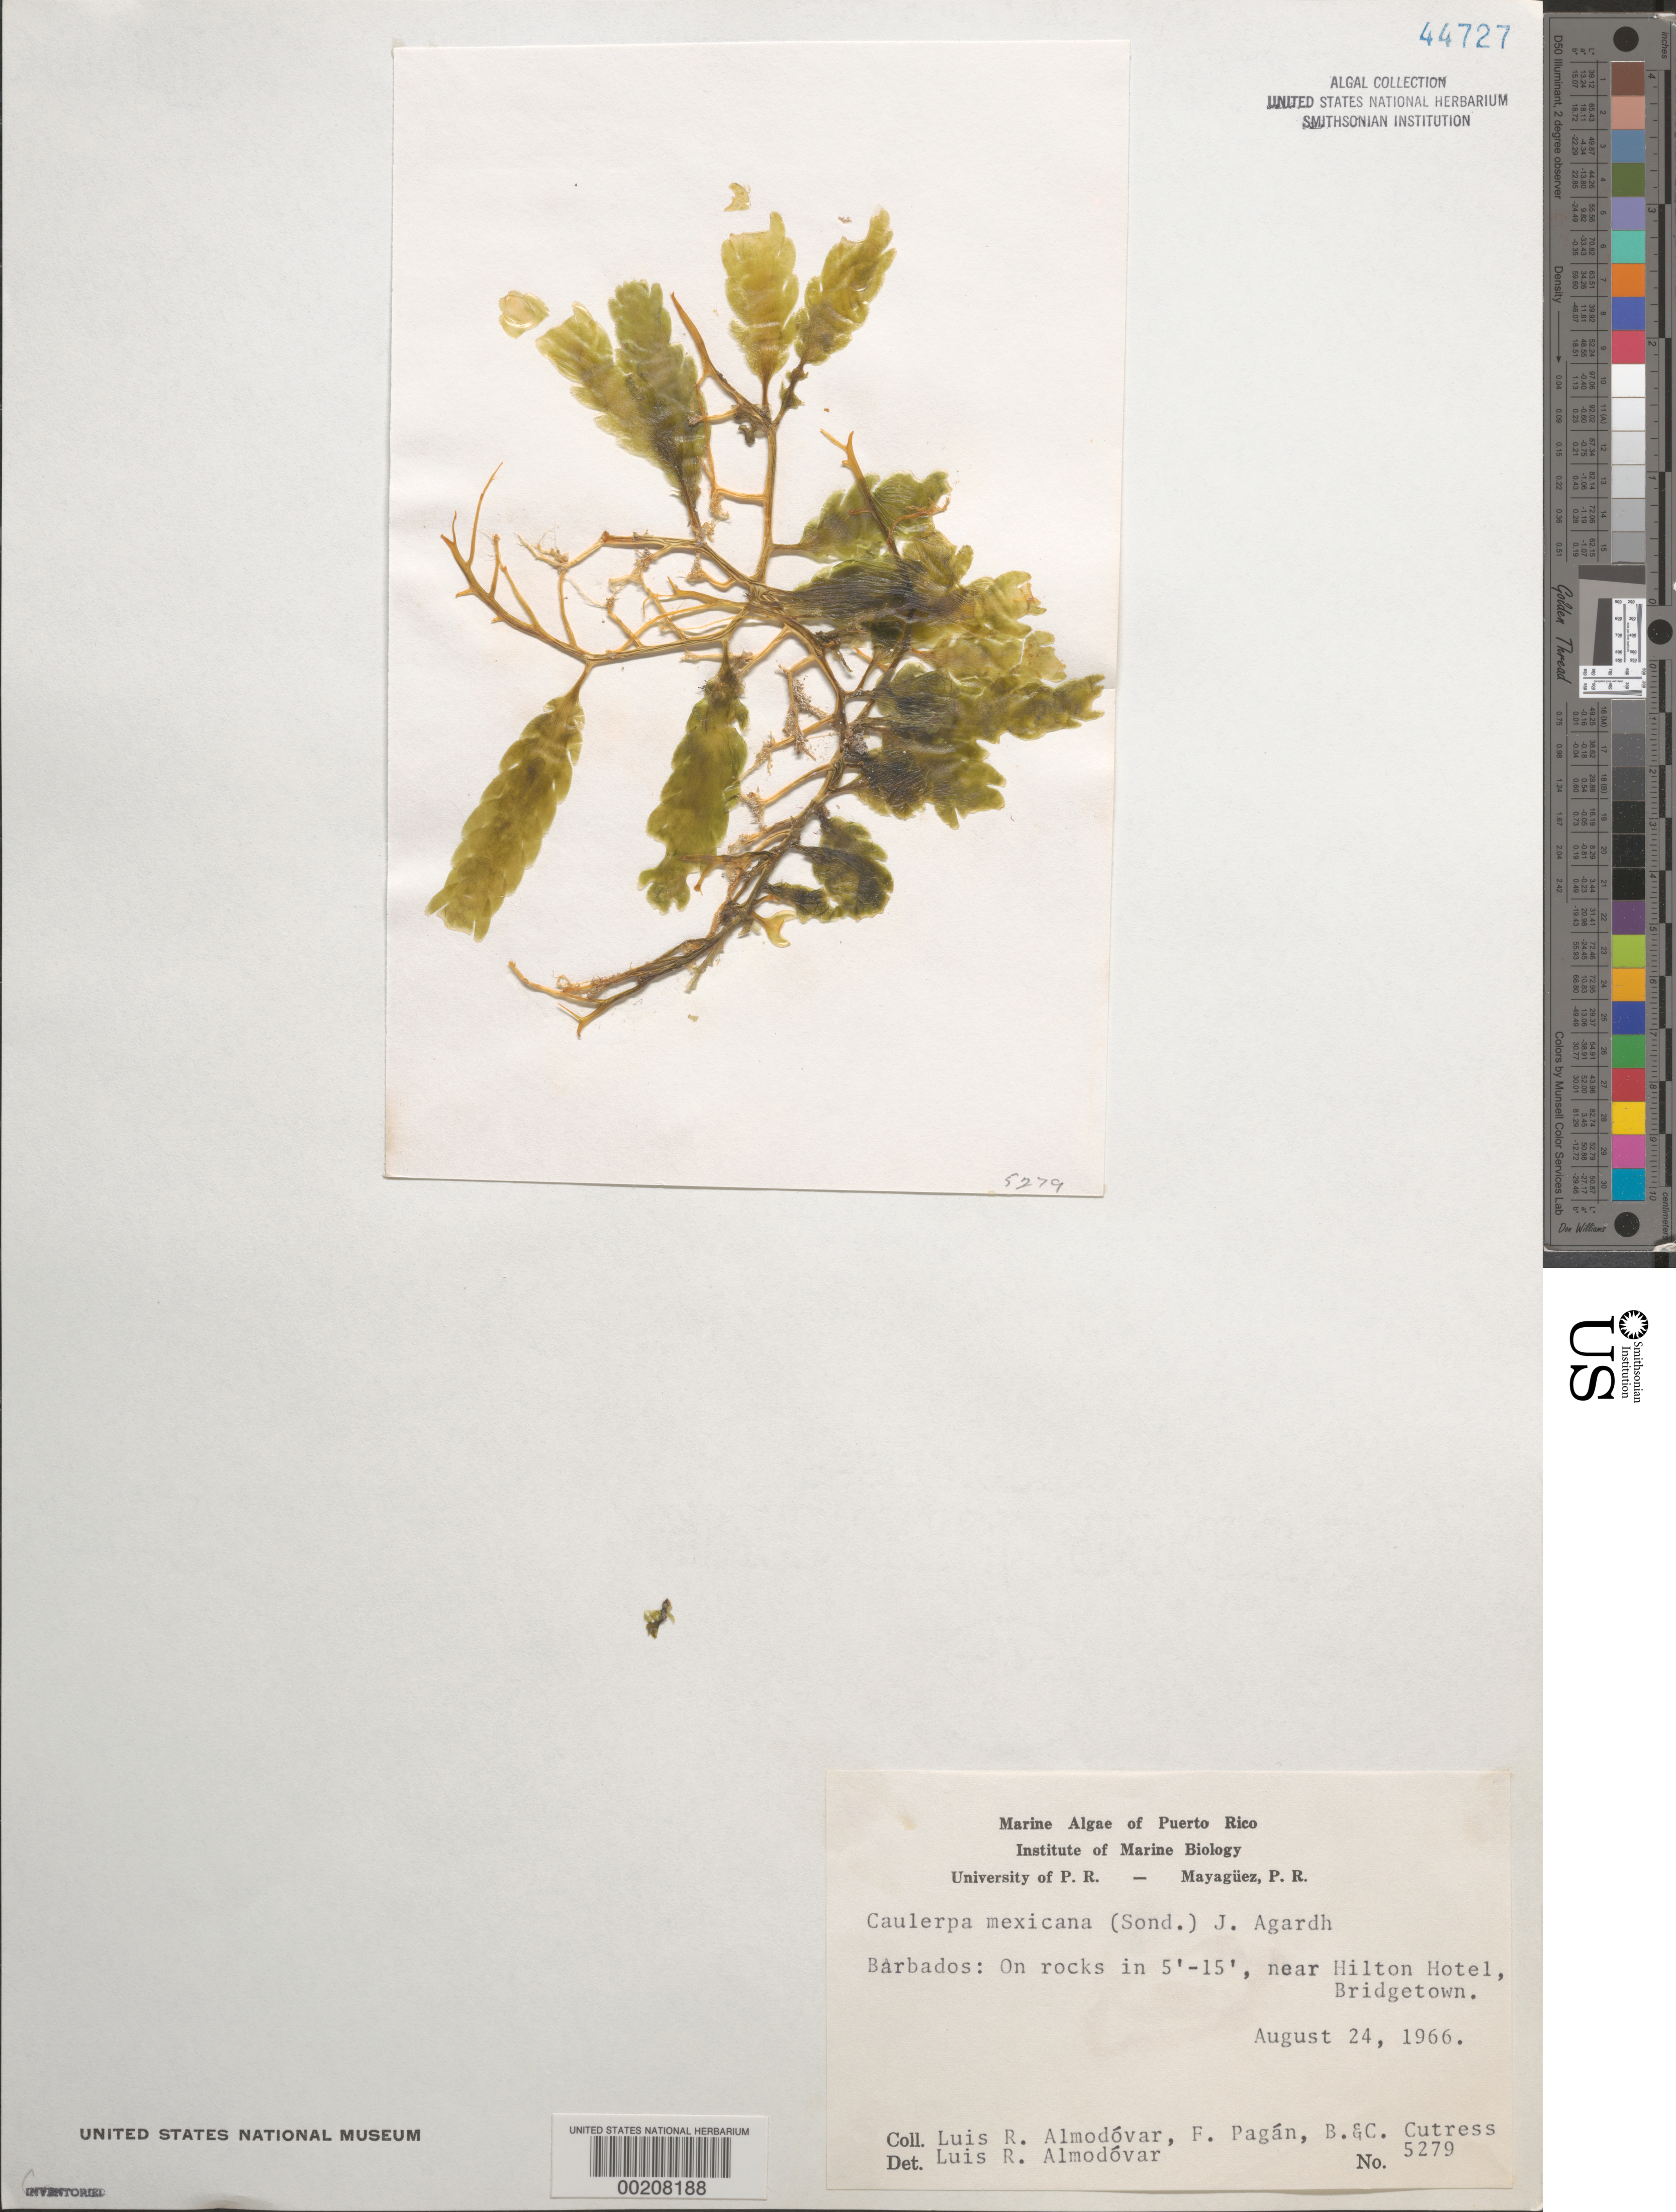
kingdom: Plantae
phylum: Chlorophyta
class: Ulvophyceae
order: Bryopsidales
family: Caulerpaceae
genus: Caulerpa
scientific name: Caulerpa mexicana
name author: Sond. ex Kütz.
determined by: Almodovar, L. R.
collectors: L. Almodovar, F. Pagan, B. Cutress & C. Cutress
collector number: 5279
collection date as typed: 24 Aug 1966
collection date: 1966-08-24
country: Barbados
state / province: Saint Michael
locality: Bridgetown, near Hilton Hotel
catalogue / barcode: US 44727